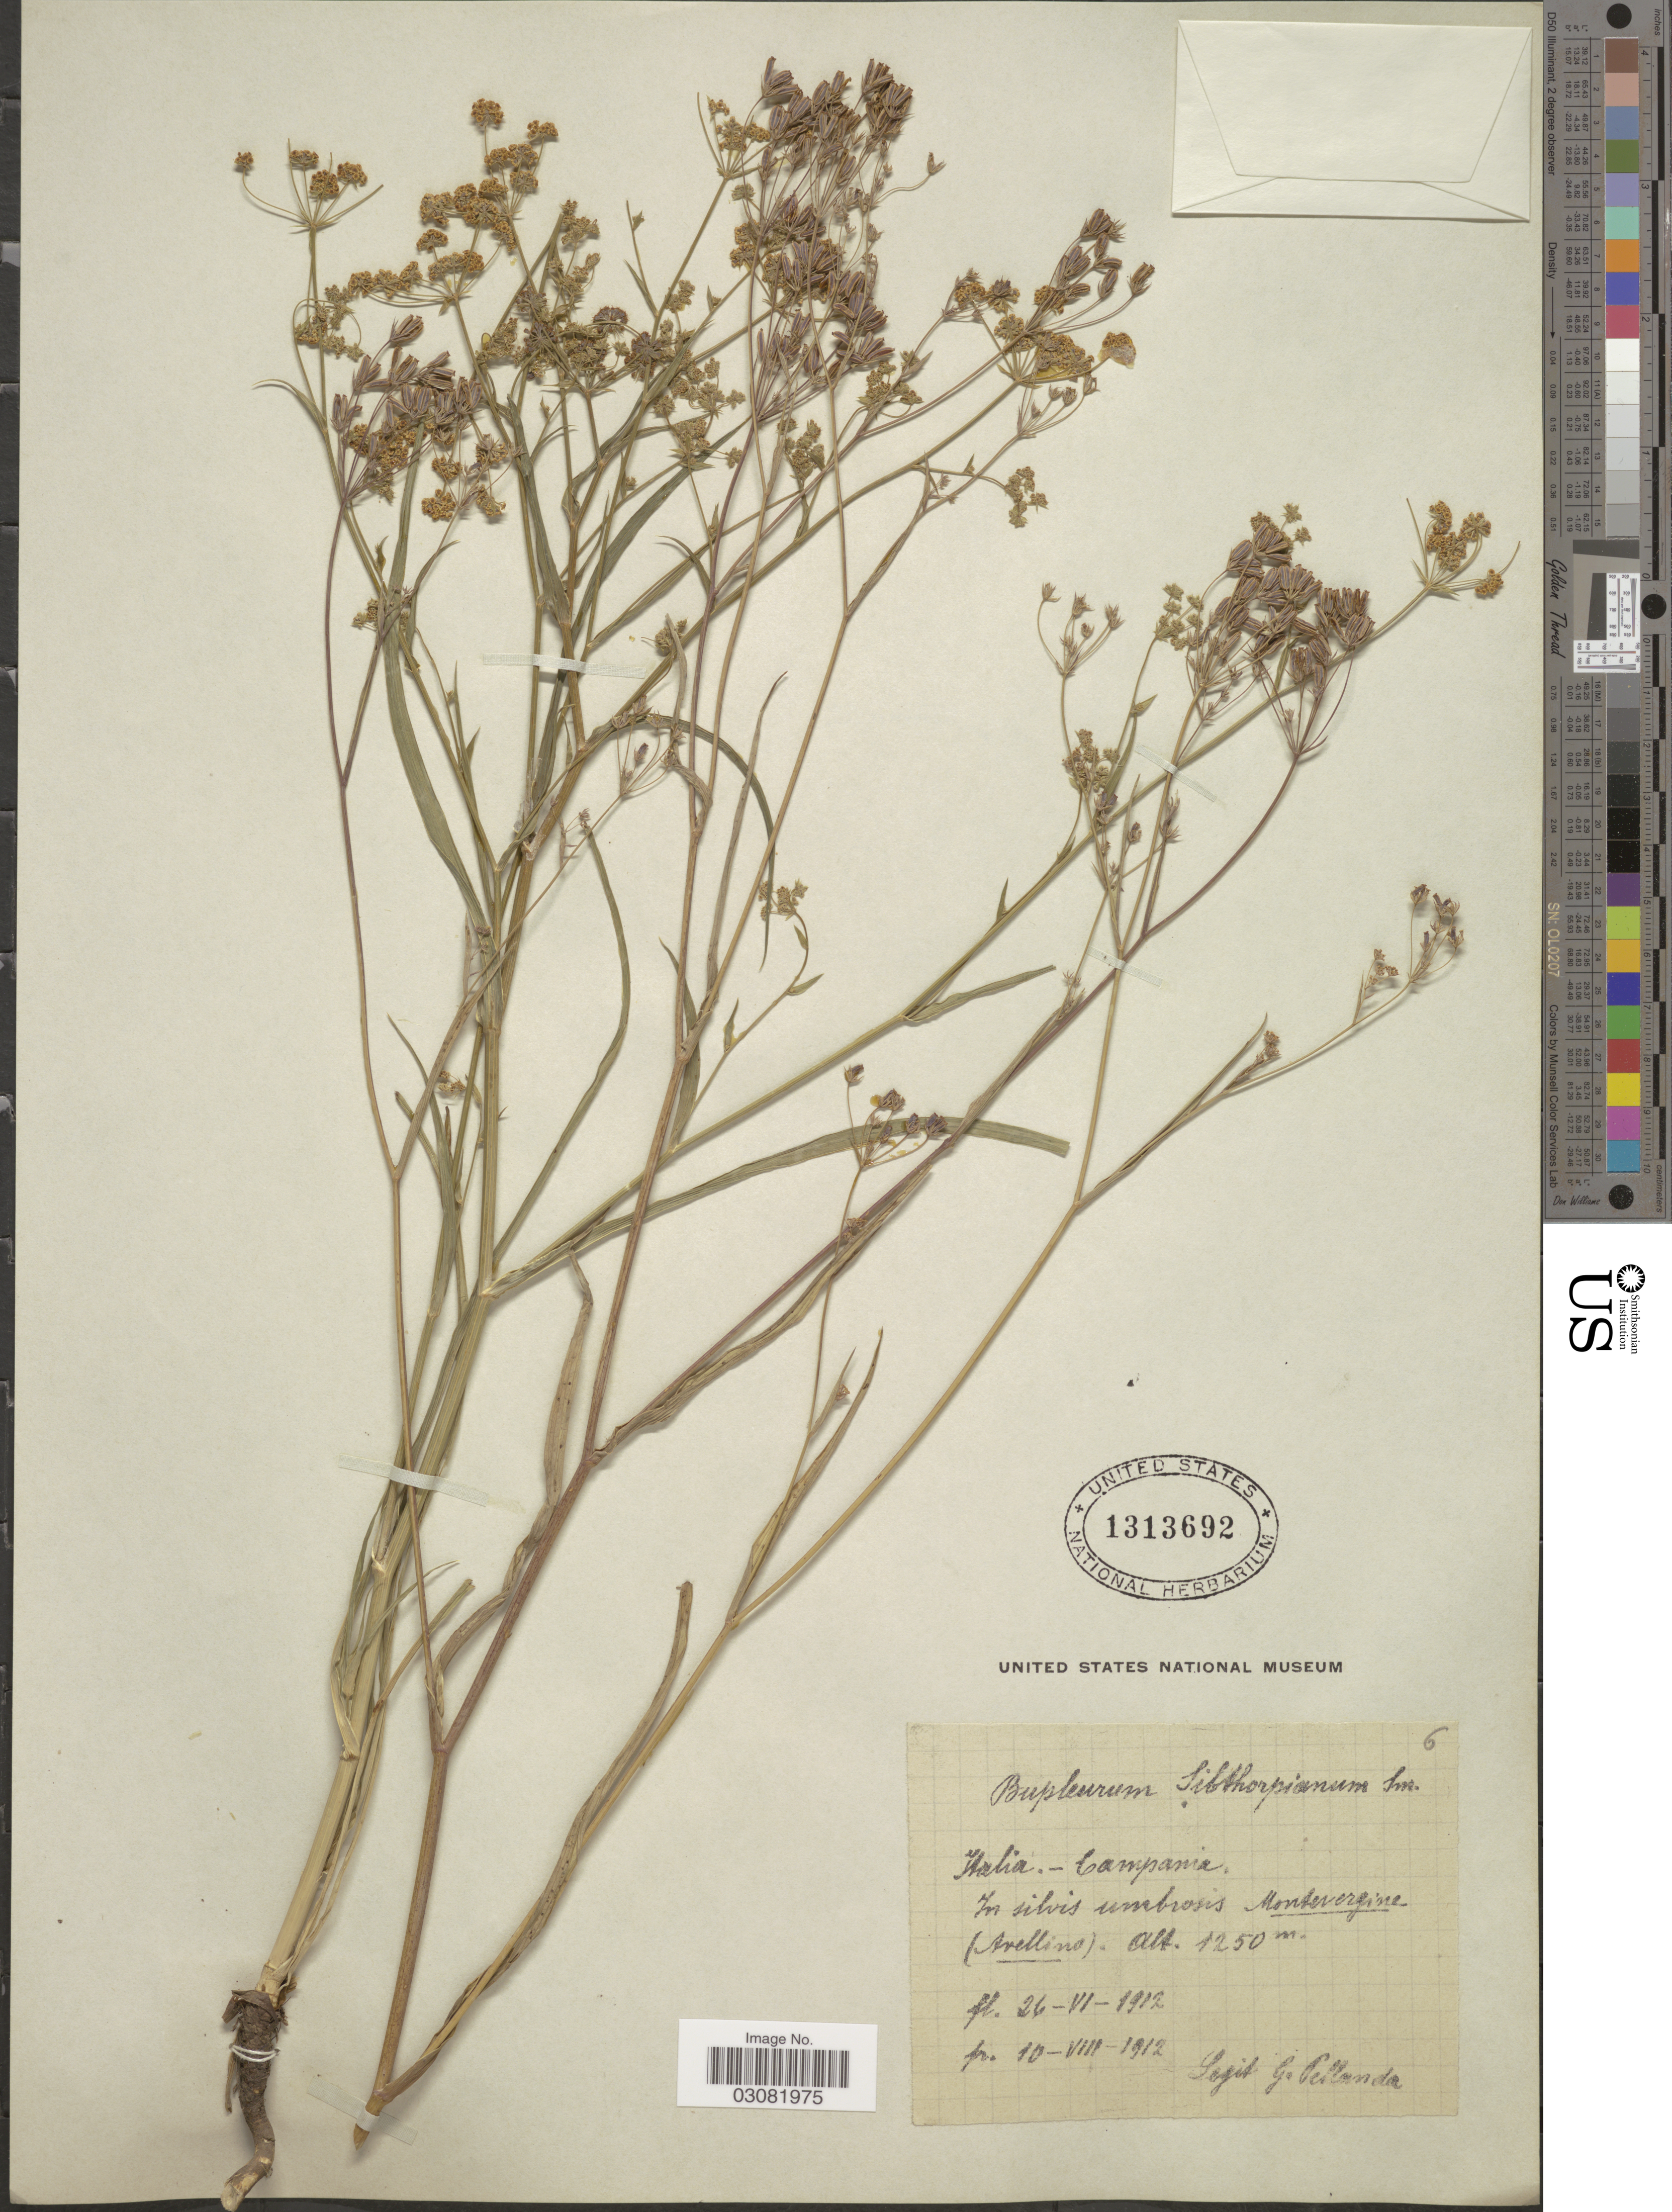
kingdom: Plantae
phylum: Tracheophyta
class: Magnoliopsida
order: Apiales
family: Apiaceae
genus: Bupleurum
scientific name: Bupleurum sibthorpianum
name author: Sibth. & Sm.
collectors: G. Pellanda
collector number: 6?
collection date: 1912-06-26/1912-08-10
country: Italy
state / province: Campania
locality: In silvis umbrosis Montevergine (Avellino).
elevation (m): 1250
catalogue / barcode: US 1313692